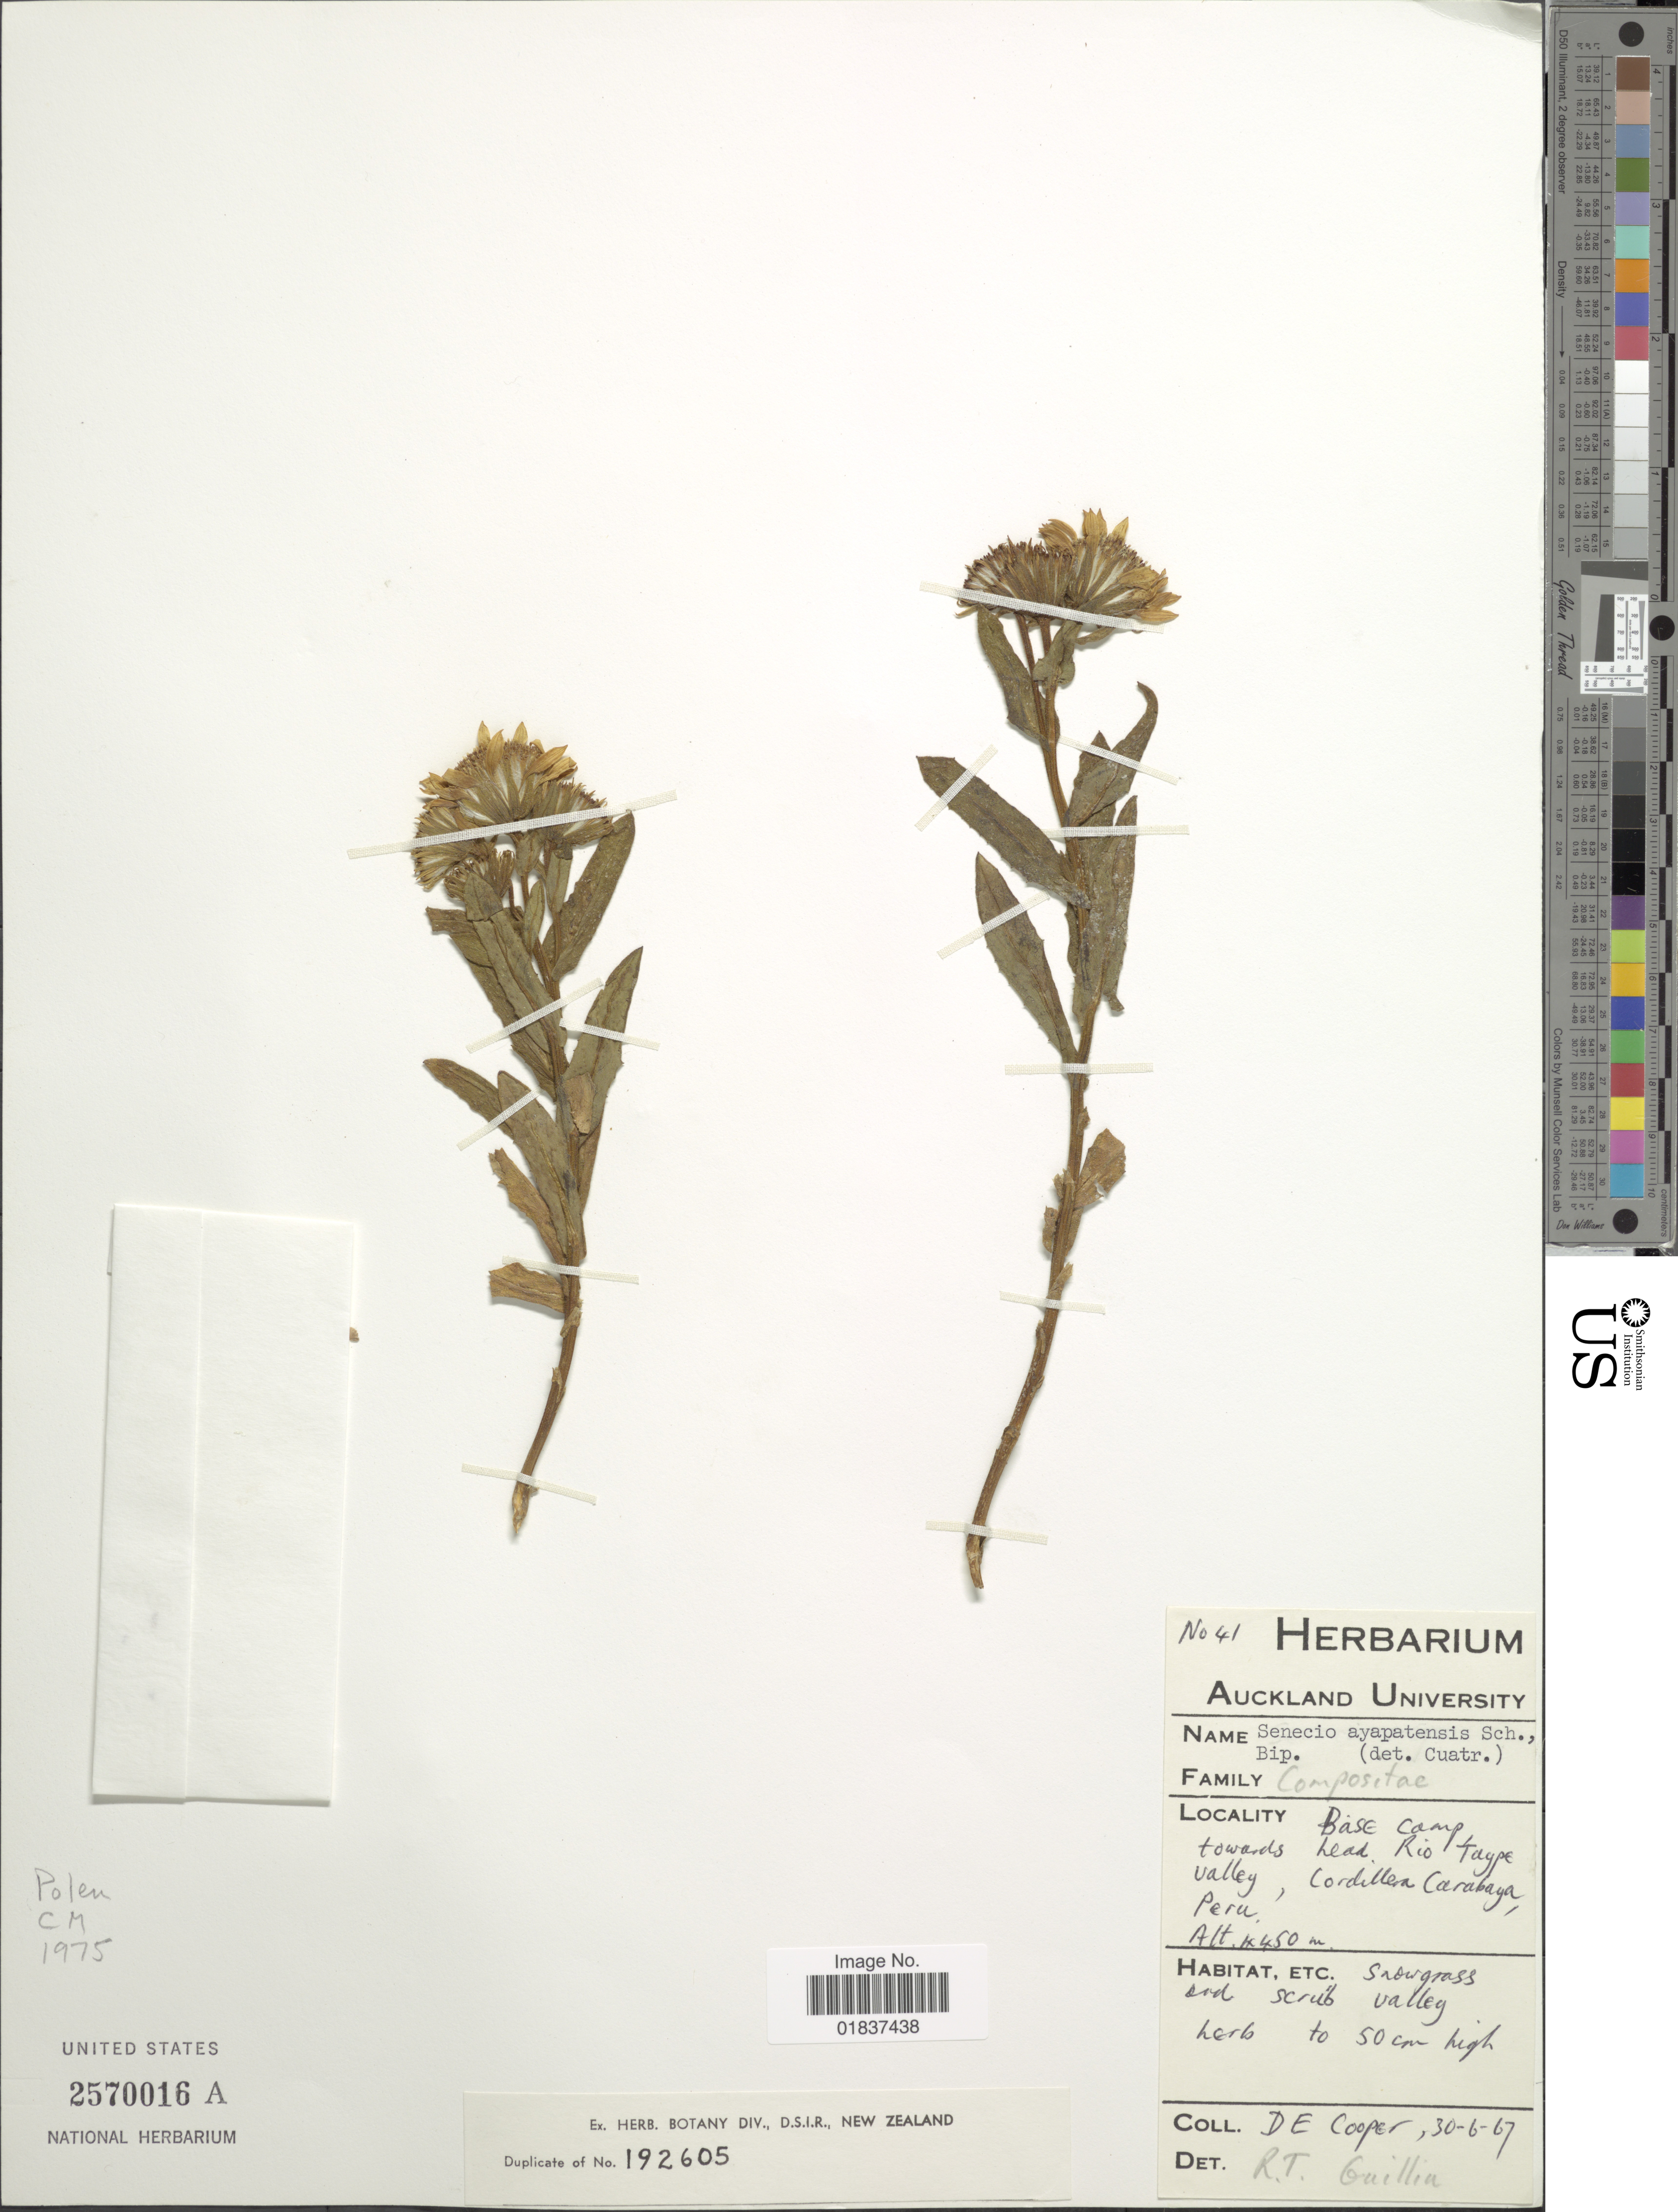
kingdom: Plantae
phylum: Tracheophyta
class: Magnoliopsida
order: Asterales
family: Asteraceae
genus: Senecio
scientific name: Senecio ayapatensis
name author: Sch. Bip.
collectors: D. E. Cooper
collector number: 41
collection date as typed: Transcribed d/m/y: 30/6/67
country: Peru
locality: Base camp towards head Rio Taype valley, Cordillera Carabaya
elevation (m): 4450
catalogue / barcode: US 2570016A